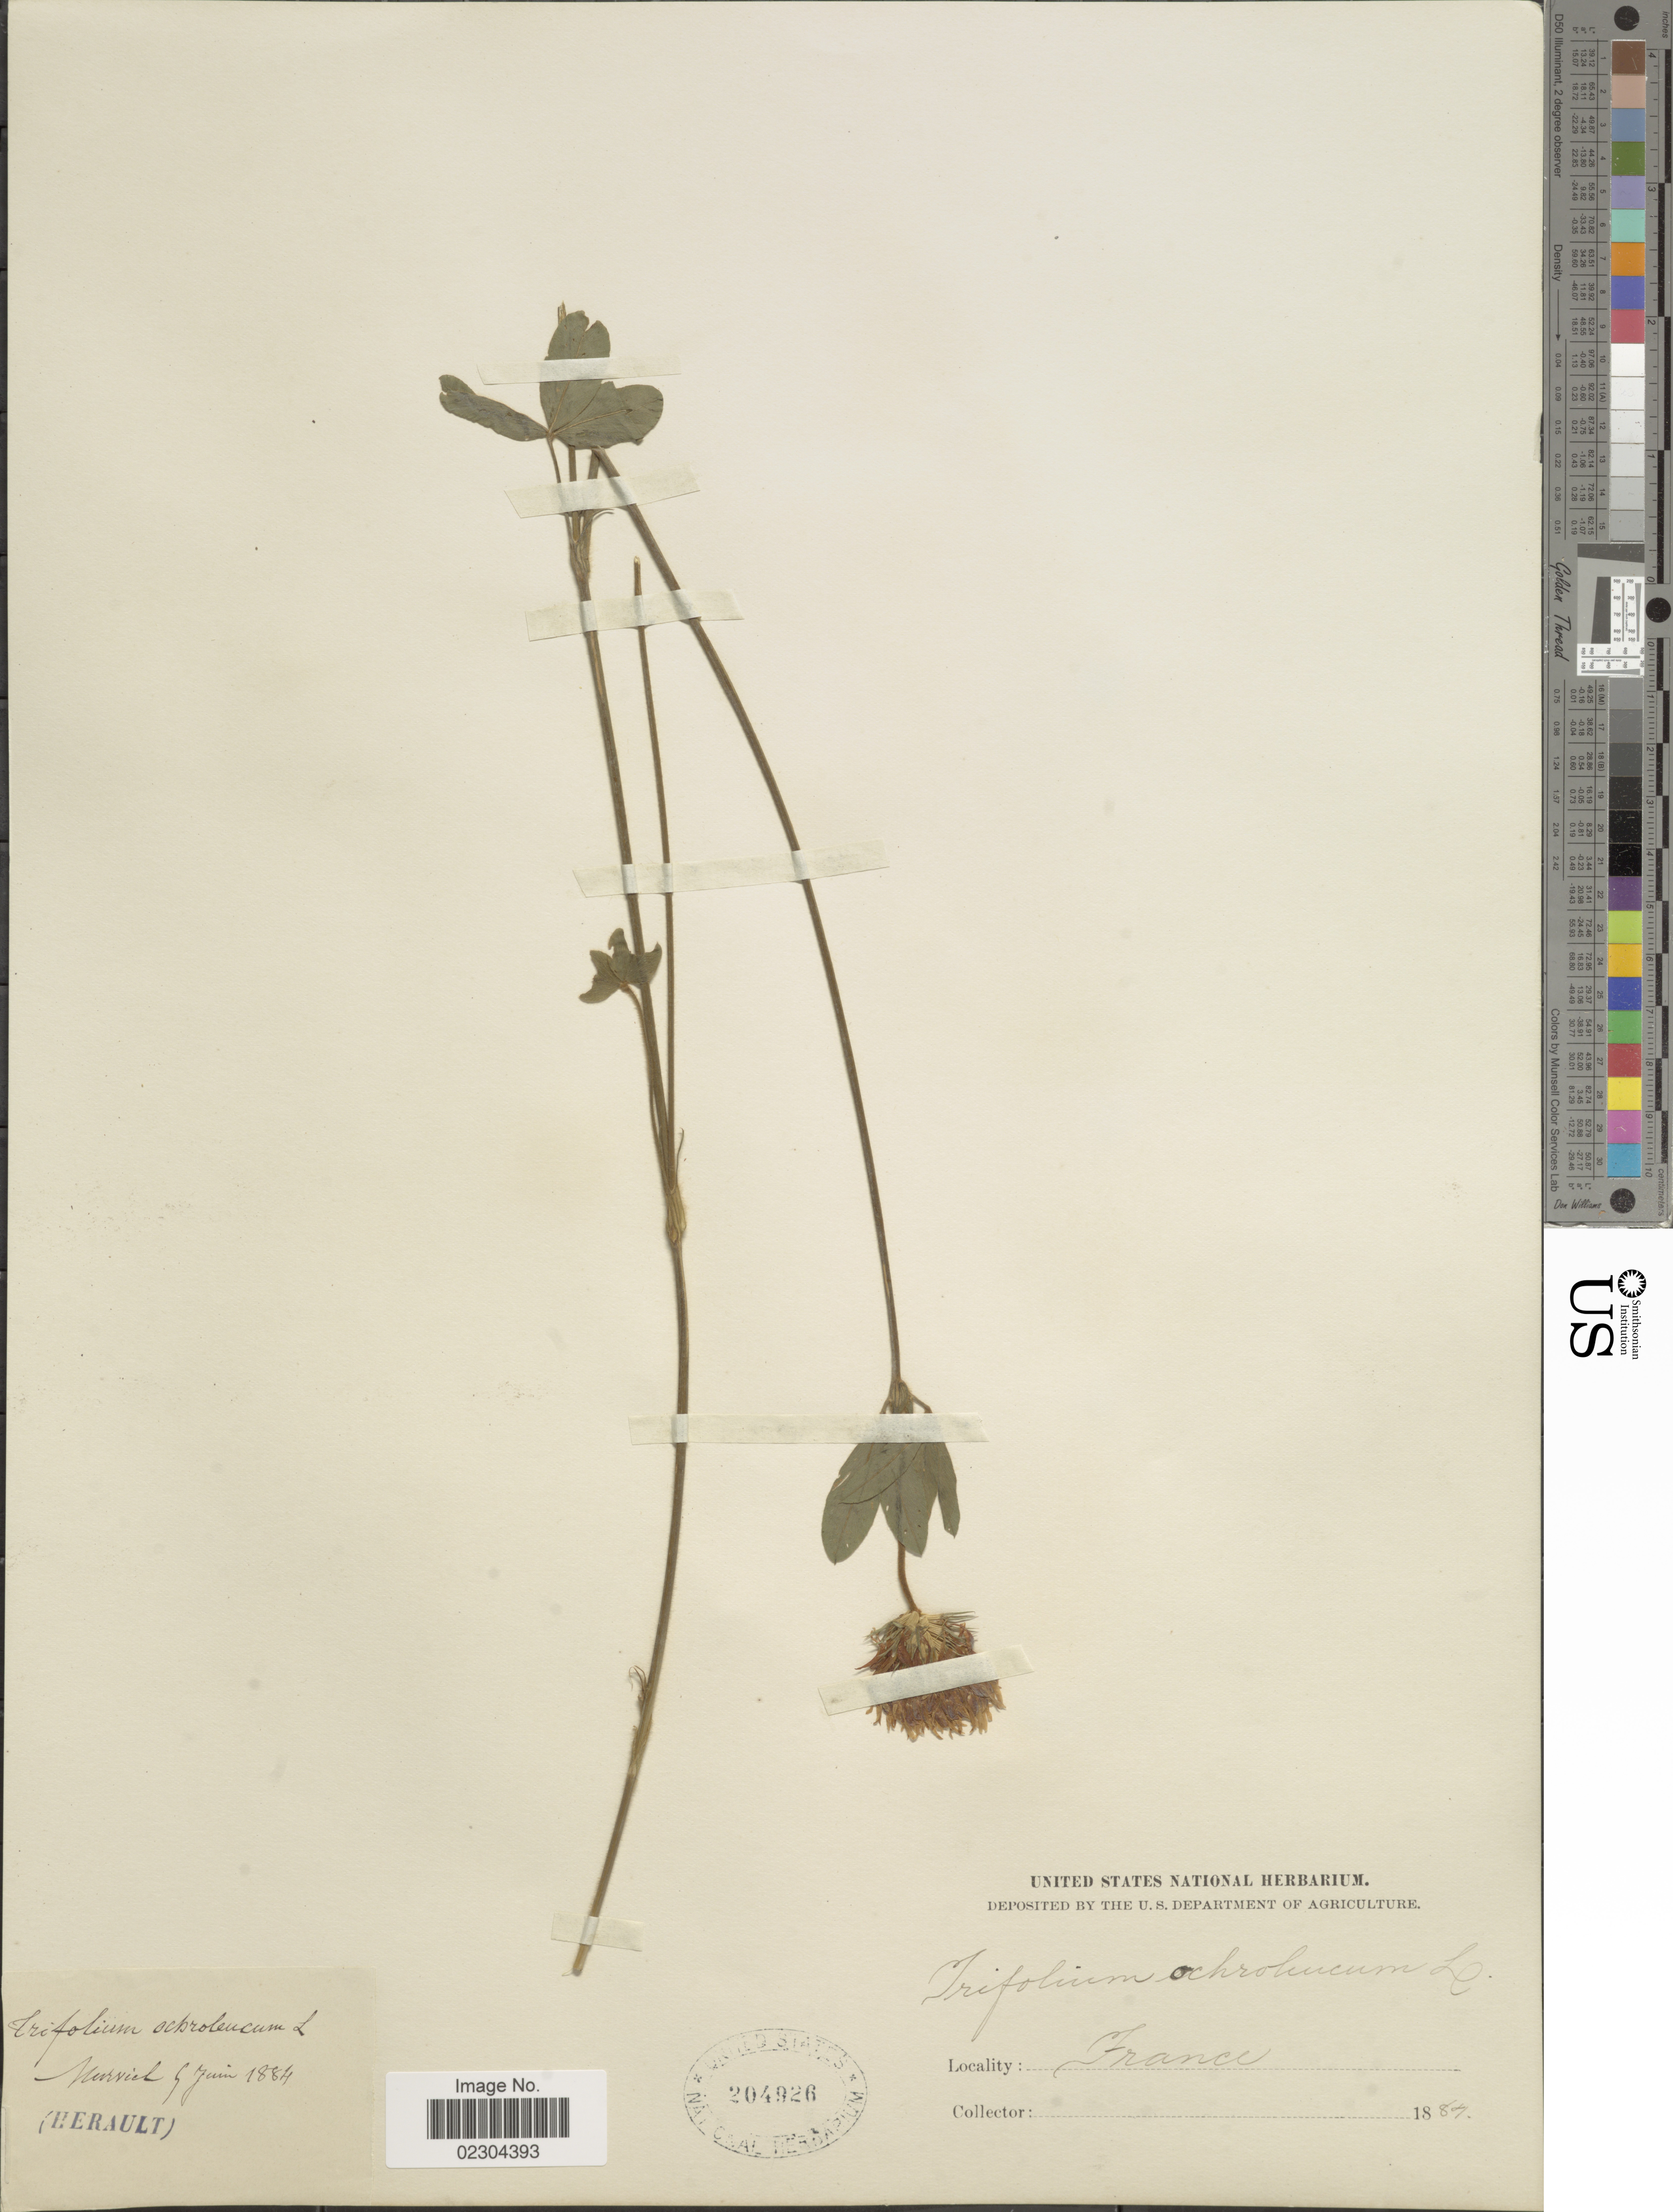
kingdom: Plantae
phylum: Tracheophyta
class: Magnoliopsida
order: Fabales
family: Fabaceae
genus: Trifolium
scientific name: Trifolium ochroleucon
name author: Huds.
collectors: ex herb. United States National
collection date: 1884-06-09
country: France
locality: Herault, [illegible text]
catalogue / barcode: US 204926